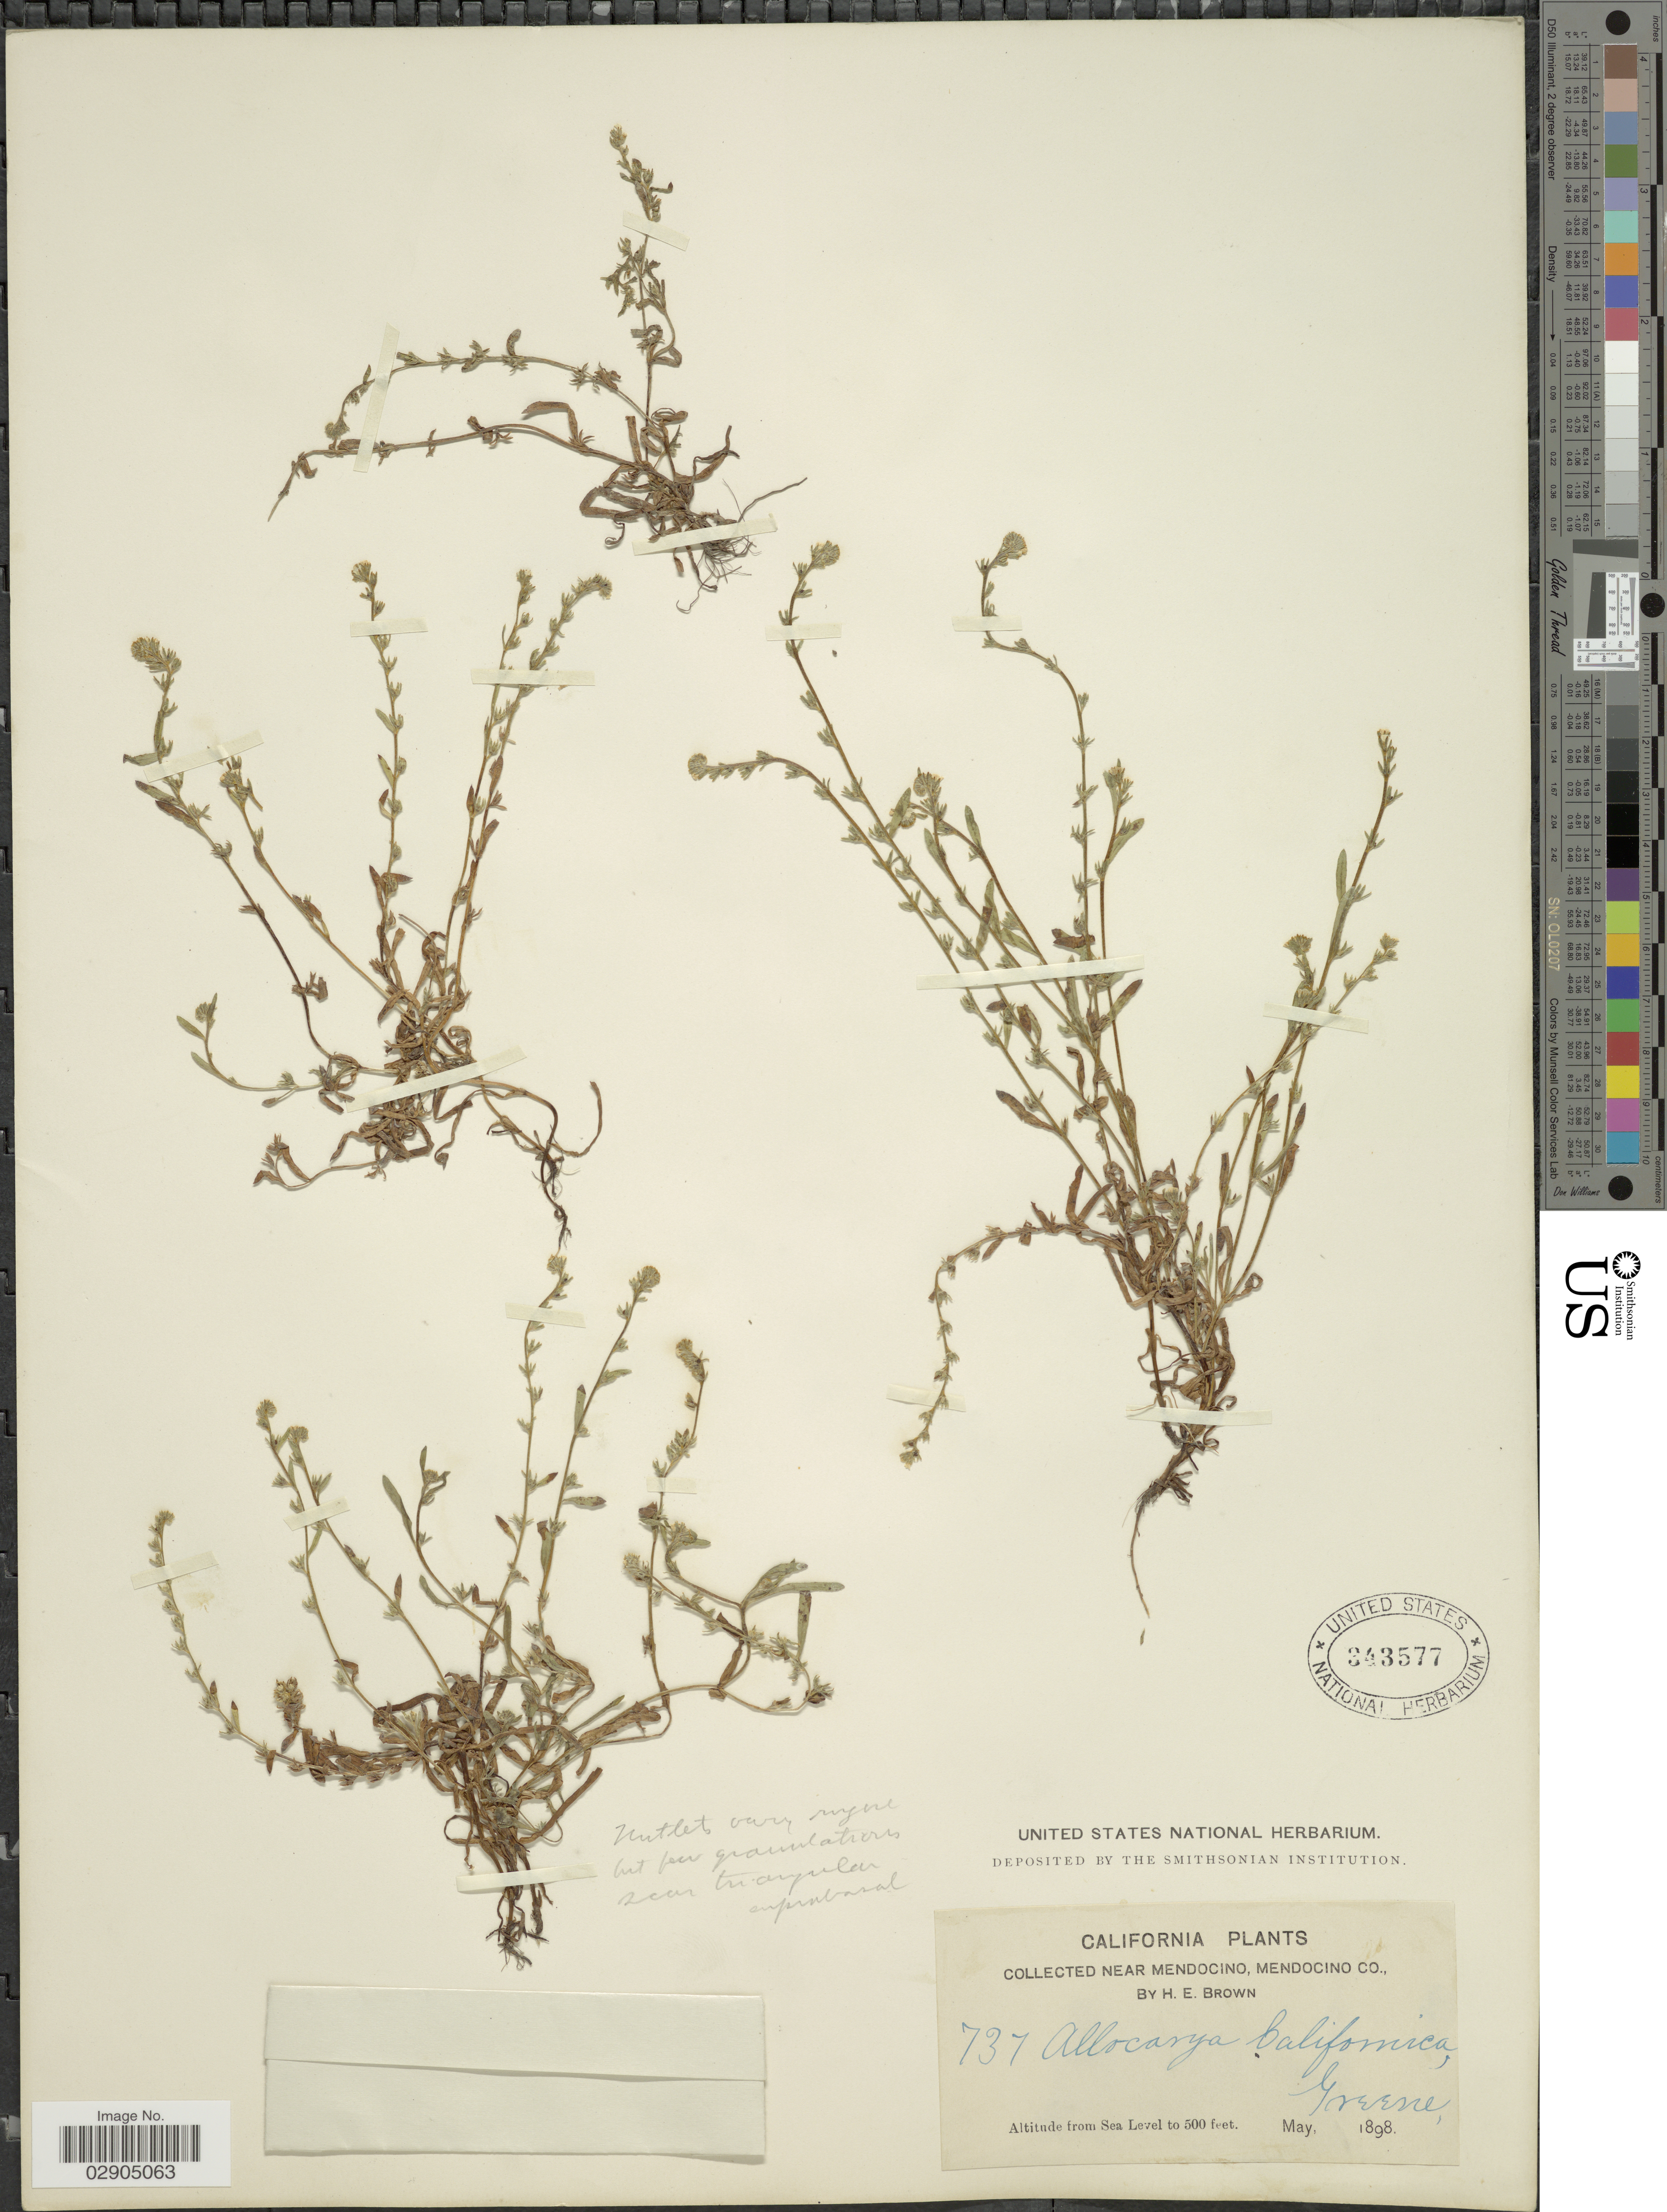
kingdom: Plantae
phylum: Tracheophyta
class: Magnoliopsida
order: Boraginales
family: Boraginaceae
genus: Allocarya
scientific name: Allocarya californica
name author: (Fisch. & C.A. Mey.) Greene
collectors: H. E. Brown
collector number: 737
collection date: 1898-05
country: United States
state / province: California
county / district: Mendocino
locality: Near Mendocino, Mendocino Co.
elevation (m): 0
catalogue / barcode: US 343577